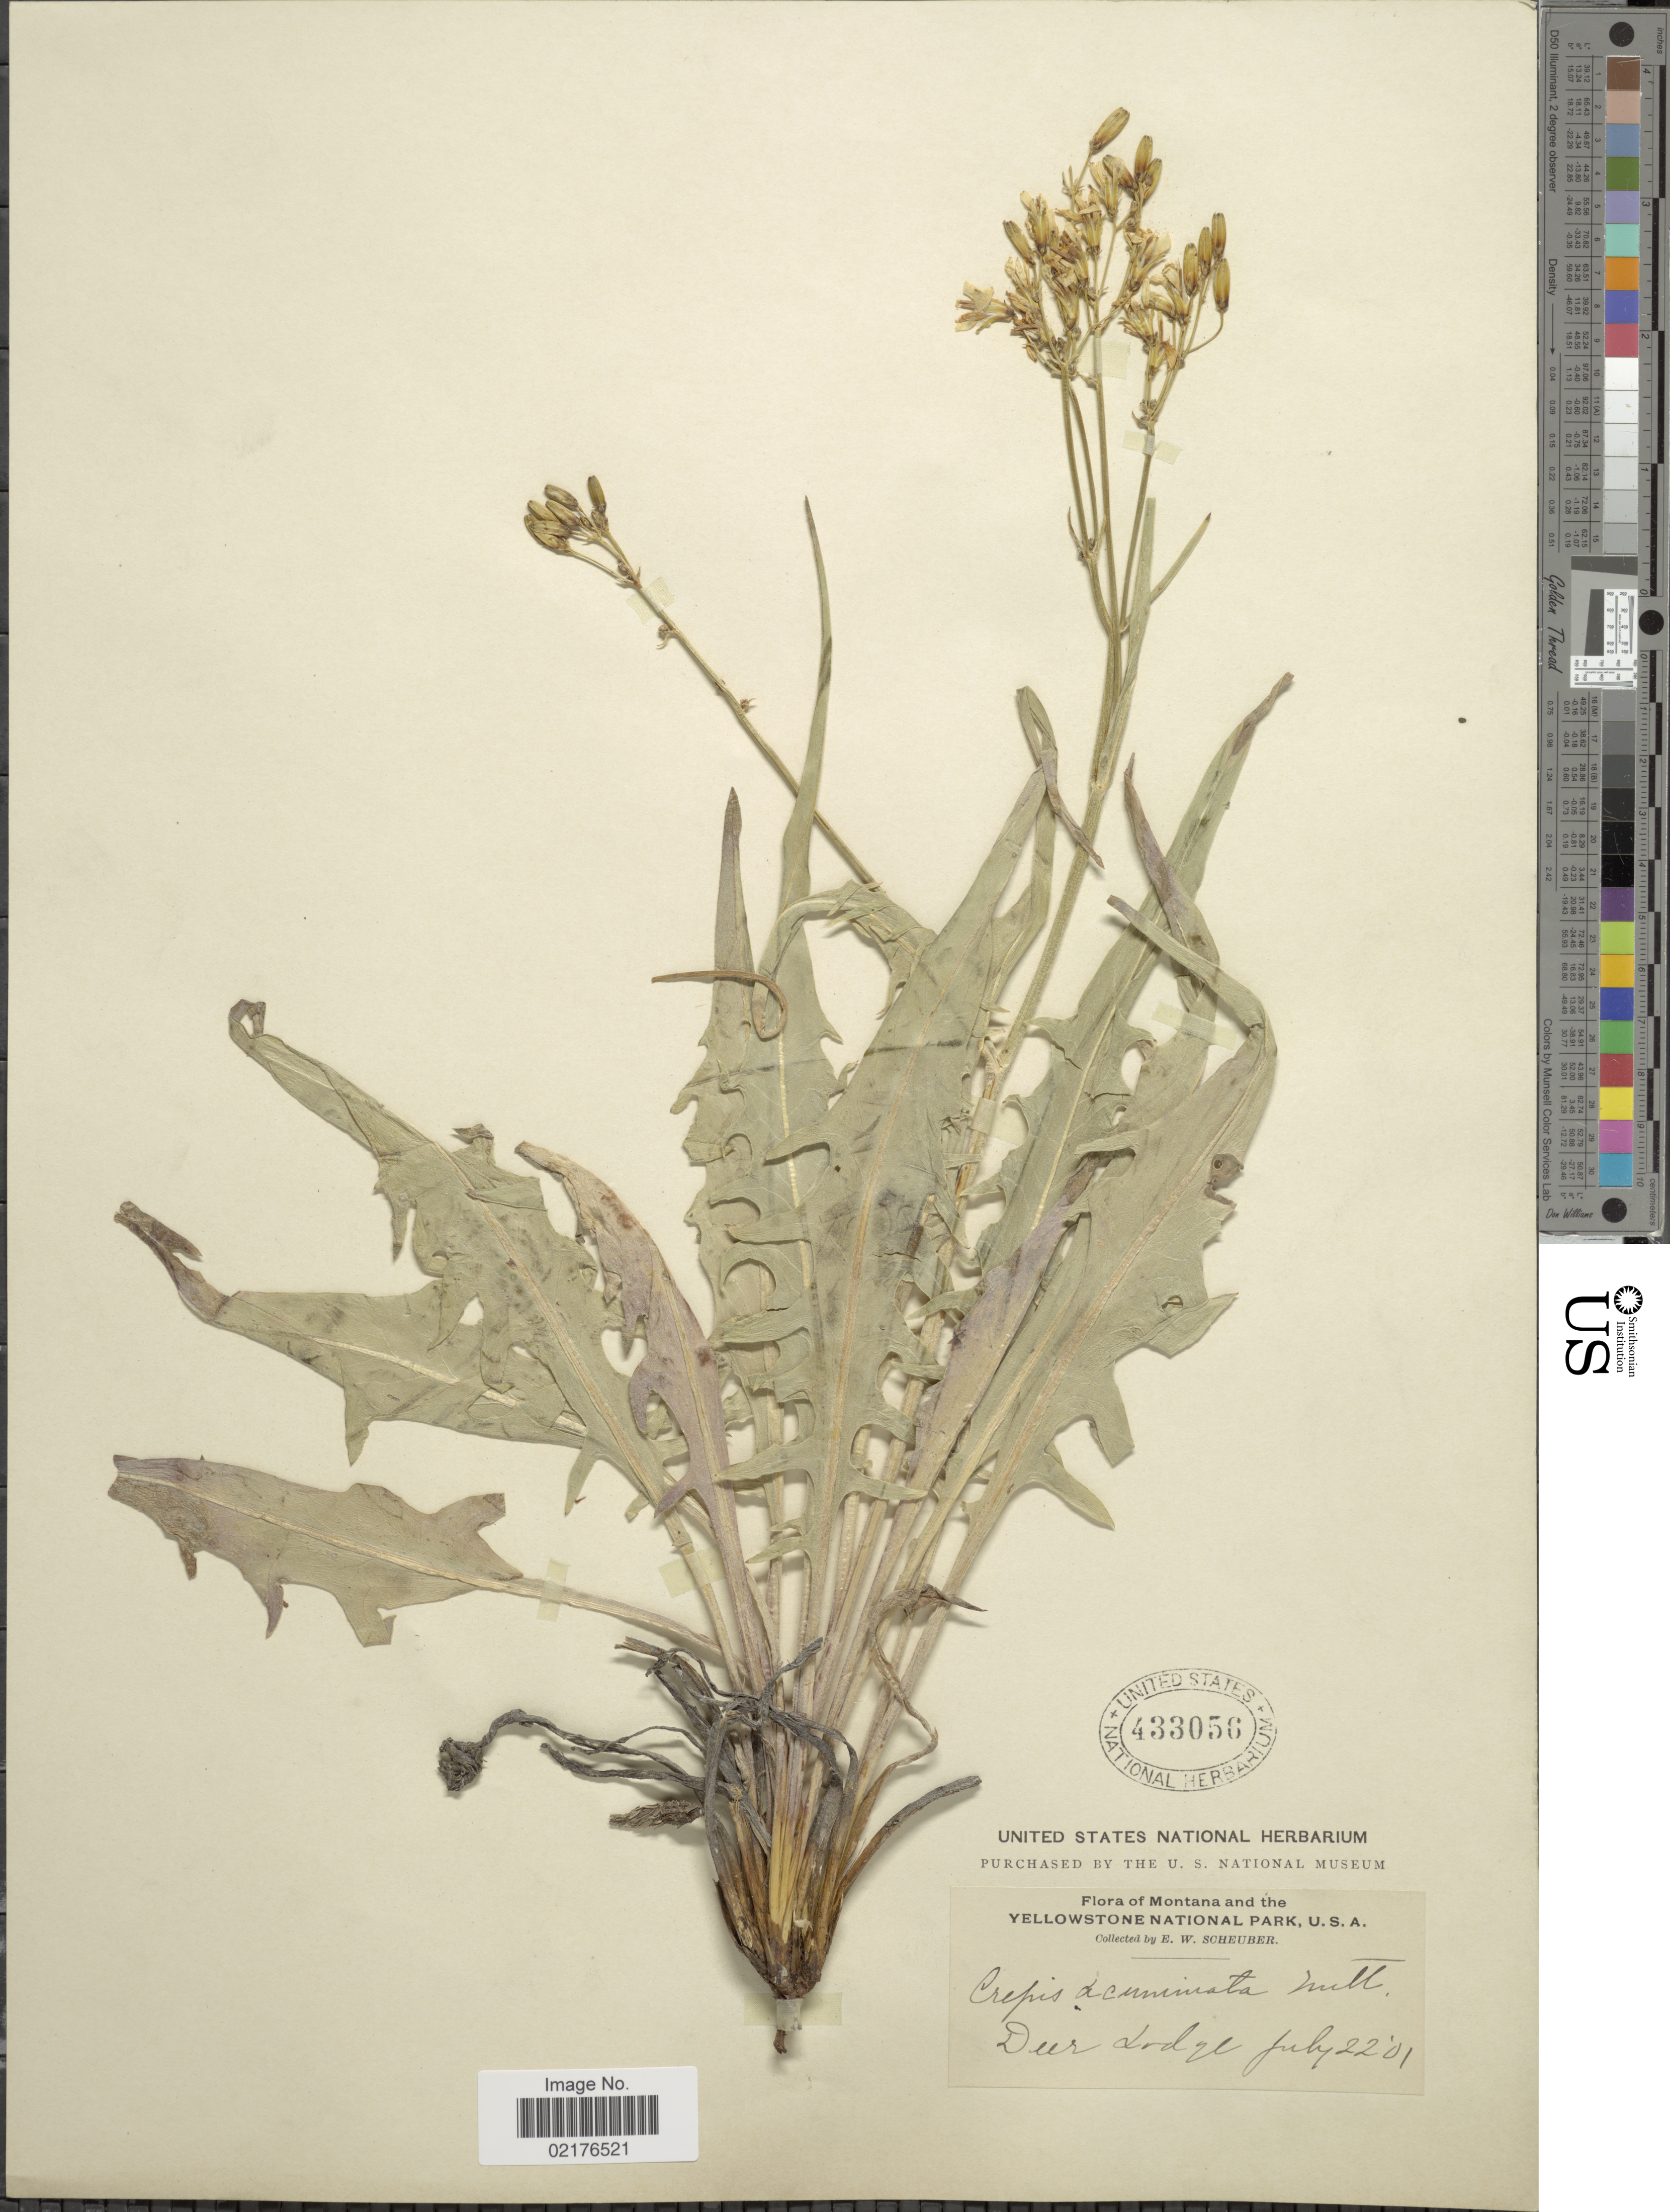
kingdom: Plantae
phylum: Tracheophyta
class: Magnoliopsida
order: Asterales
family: Asteraceae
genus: Crepis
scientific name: Crepis acuminata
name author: Nutt.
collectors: E. Scheuber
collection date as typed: Transcribed d/m/y: 22/7/01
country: United States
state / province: Montana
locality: Montana and the Yellowstone National Park, U.S.A., Deer Lodge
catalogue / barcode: US 433056